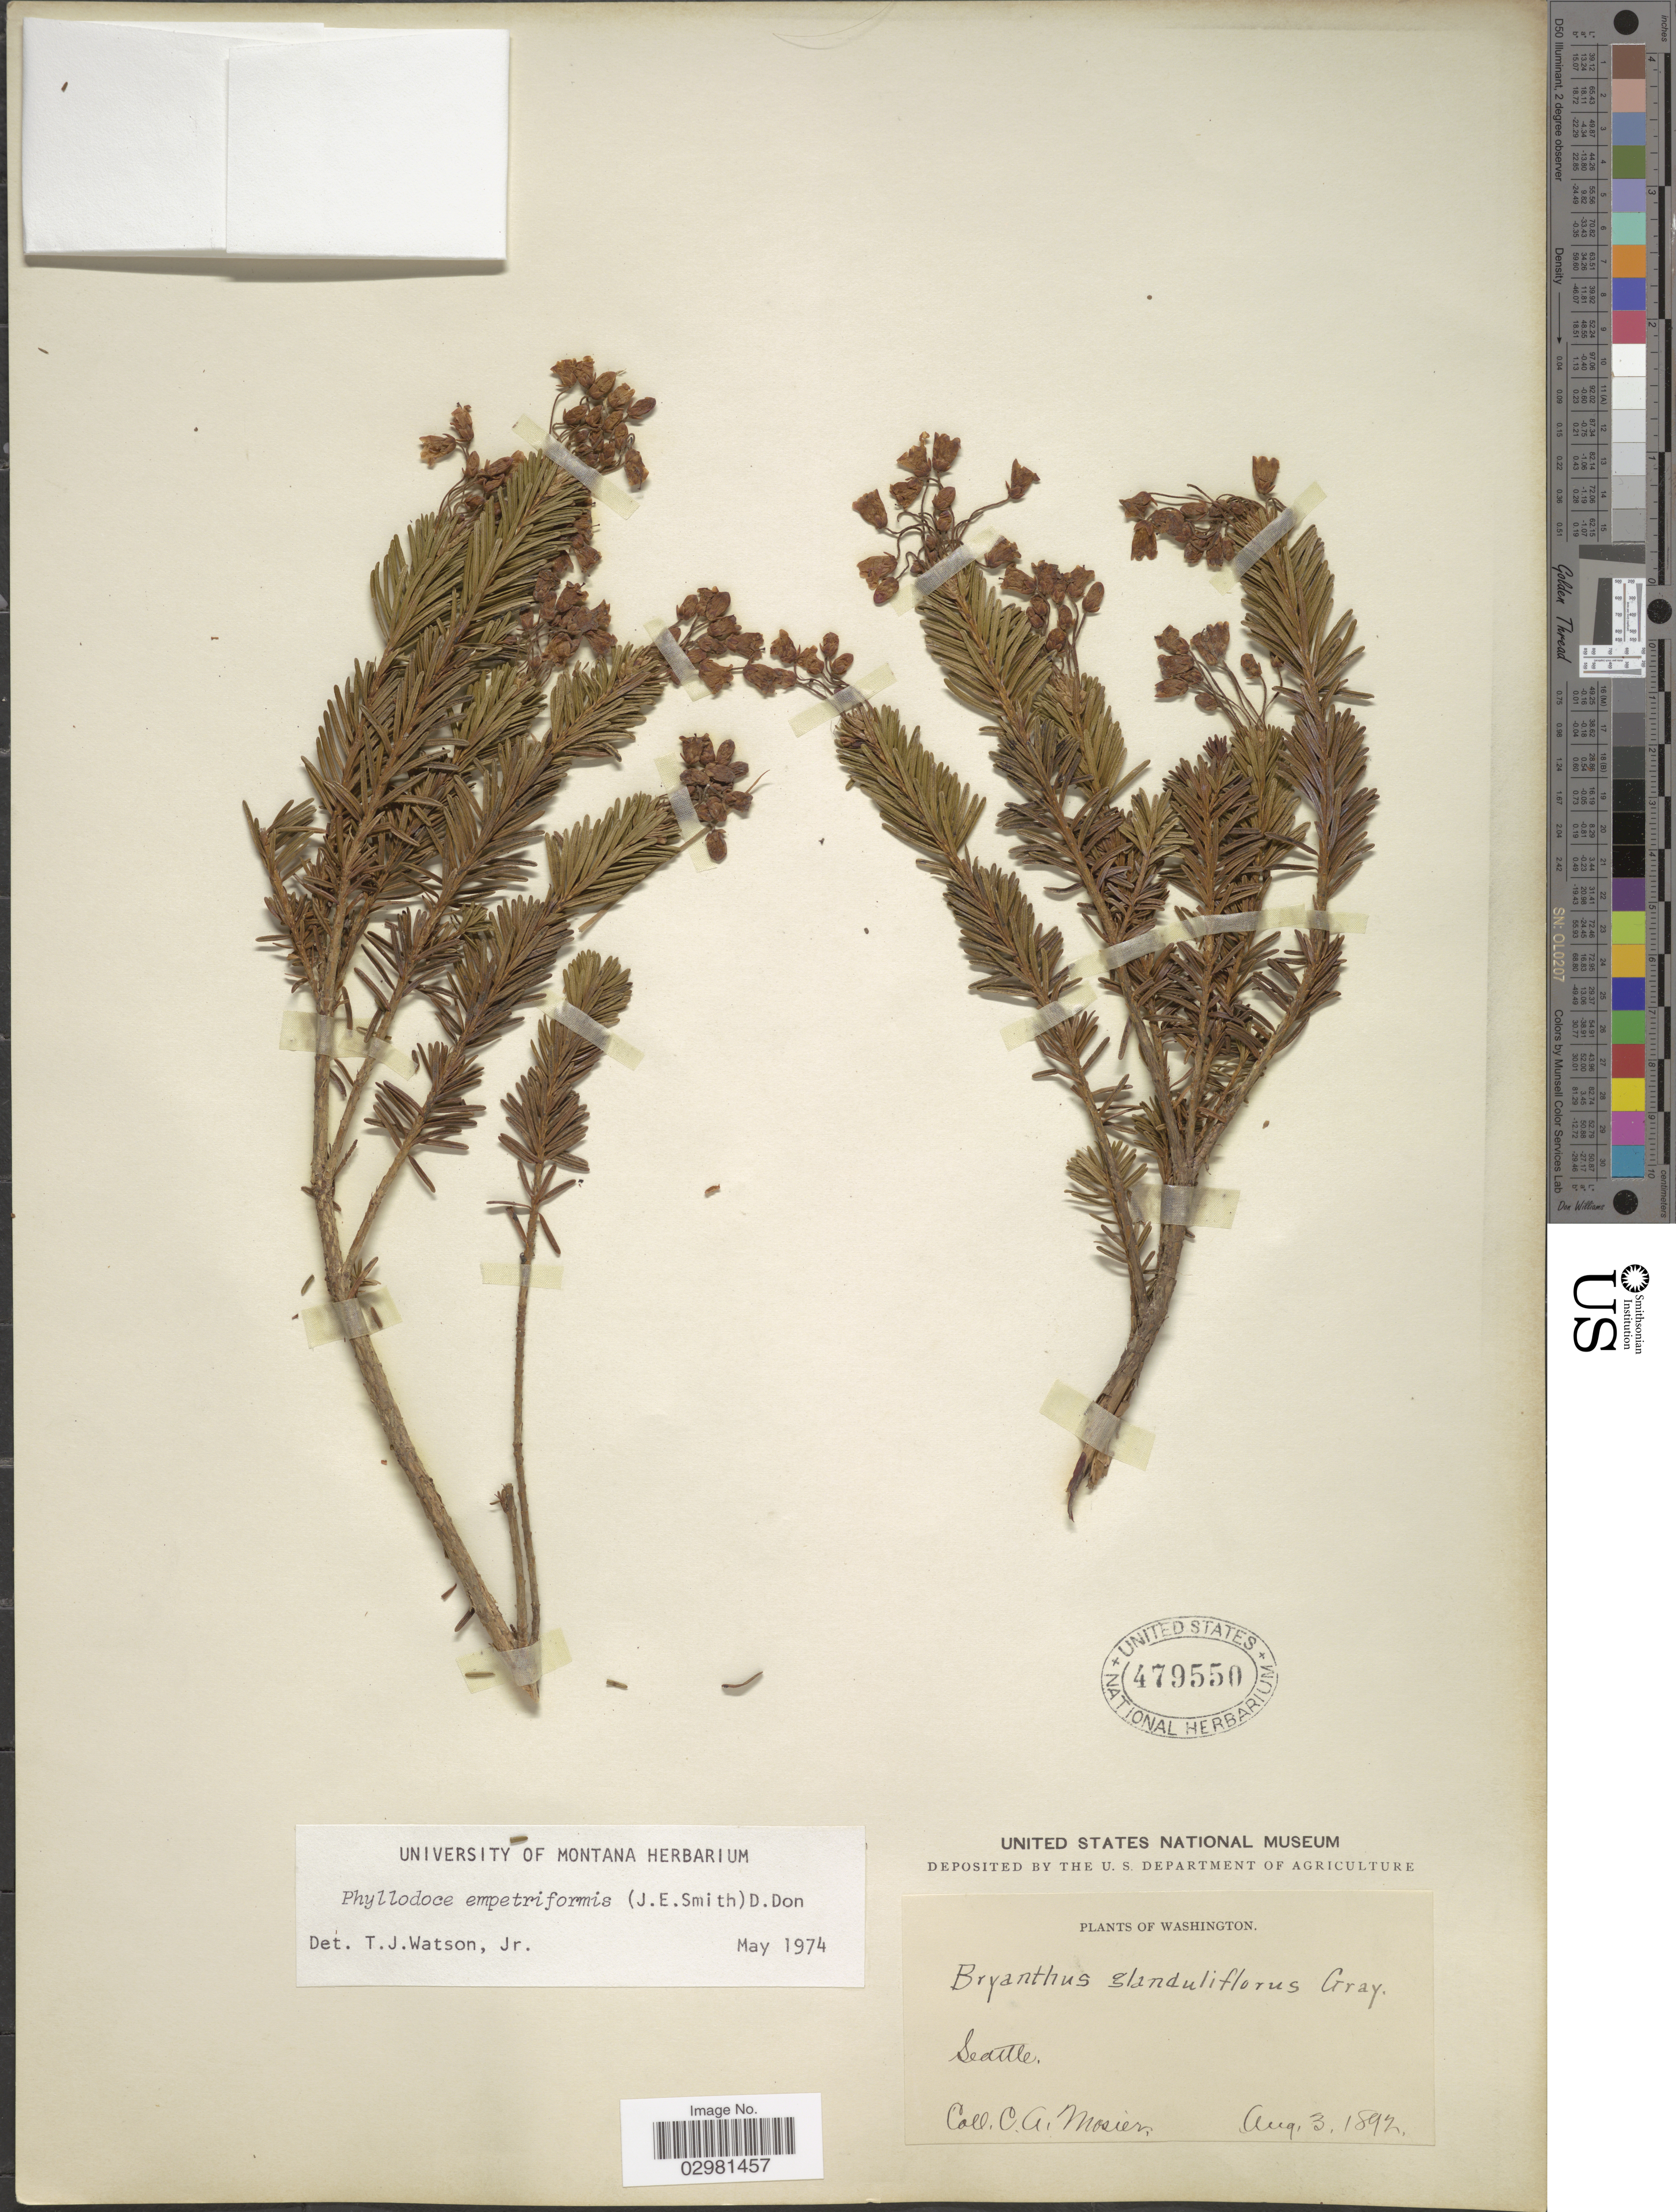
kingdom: Plantae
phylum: Tracheophyta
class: Magnoliopsida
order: Ericales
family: Ericaceae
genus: Phyllodoce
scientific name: Phyllodoce empetiformis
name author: (Small) D. Don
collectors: C. A. Mosier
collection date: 1892-08-03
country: United States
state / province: Washington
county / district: King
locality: Seattle.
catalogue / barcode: US 479550